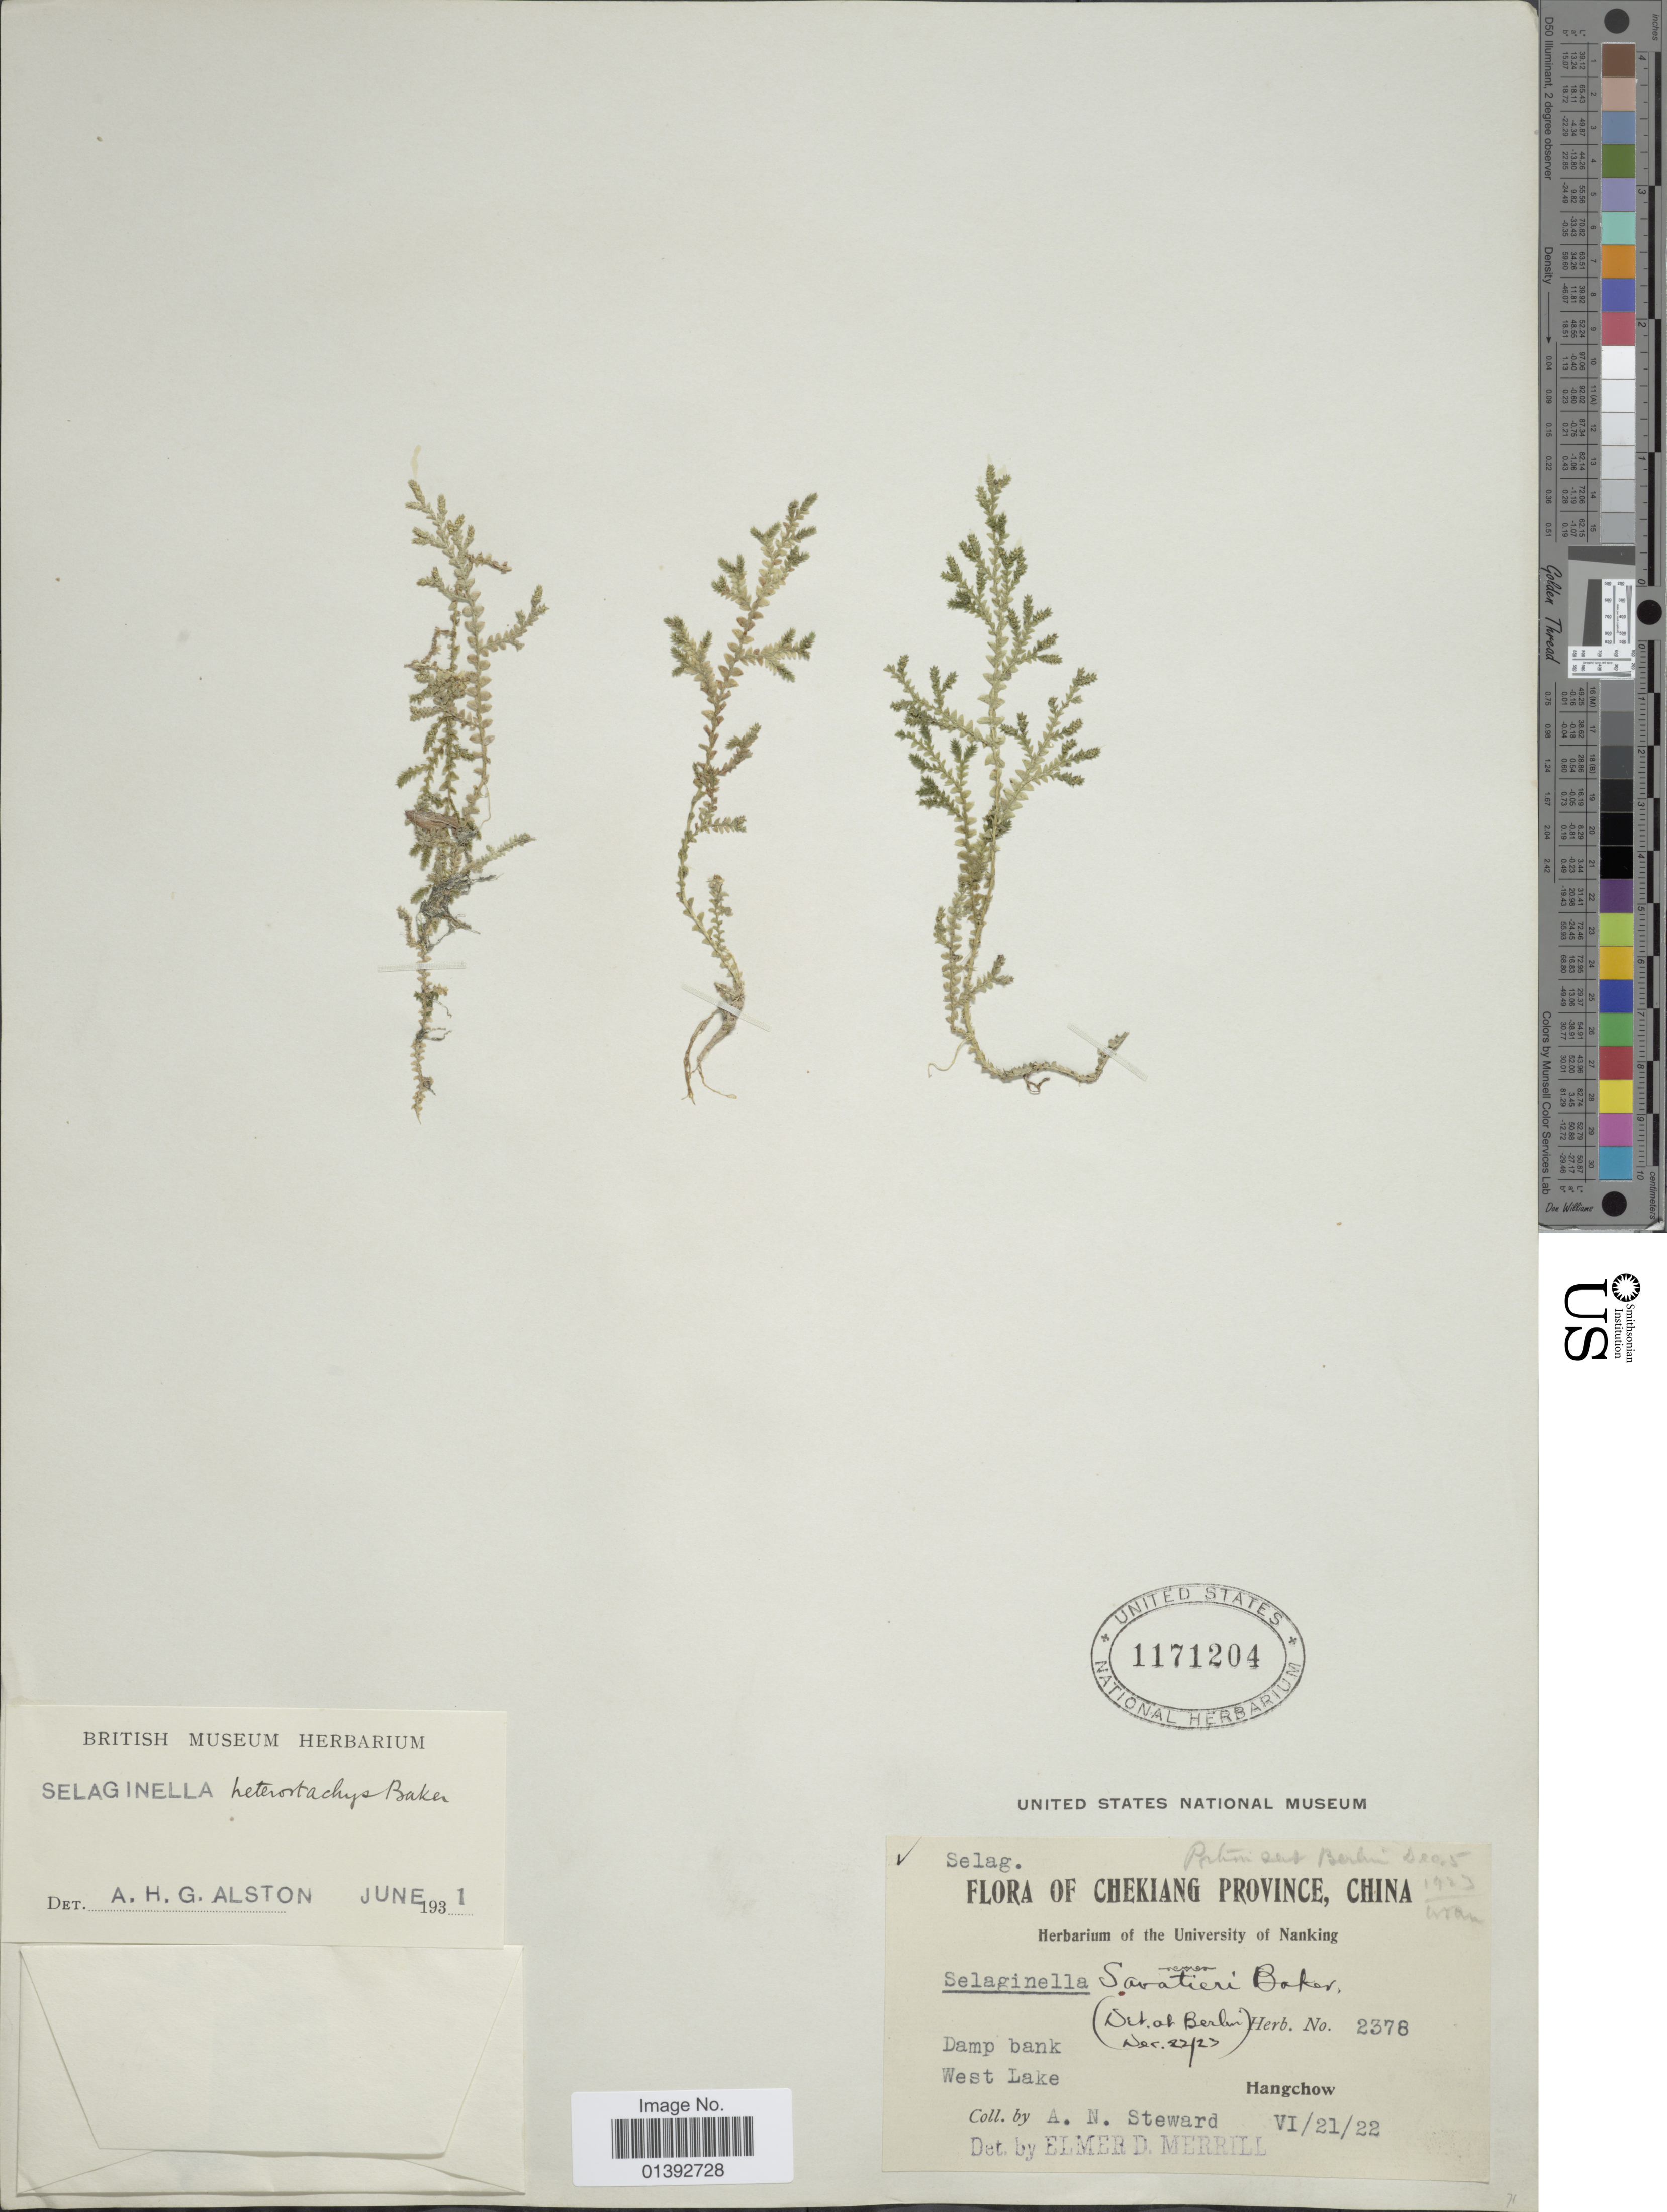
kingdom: Plantae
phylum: Tracheophyta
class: Lycopodiopsida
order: Selaginellales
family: Selaginellaceae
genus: Selaginella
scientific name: Selaginella heterostachys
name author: Baker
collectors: A. N. Steward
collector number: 2378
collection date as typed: Transcribed d/m/y: 21/6/22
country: China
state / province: Zhejiang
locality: Chekiang Province, West lake, Hangchow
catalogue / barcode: US 1171204